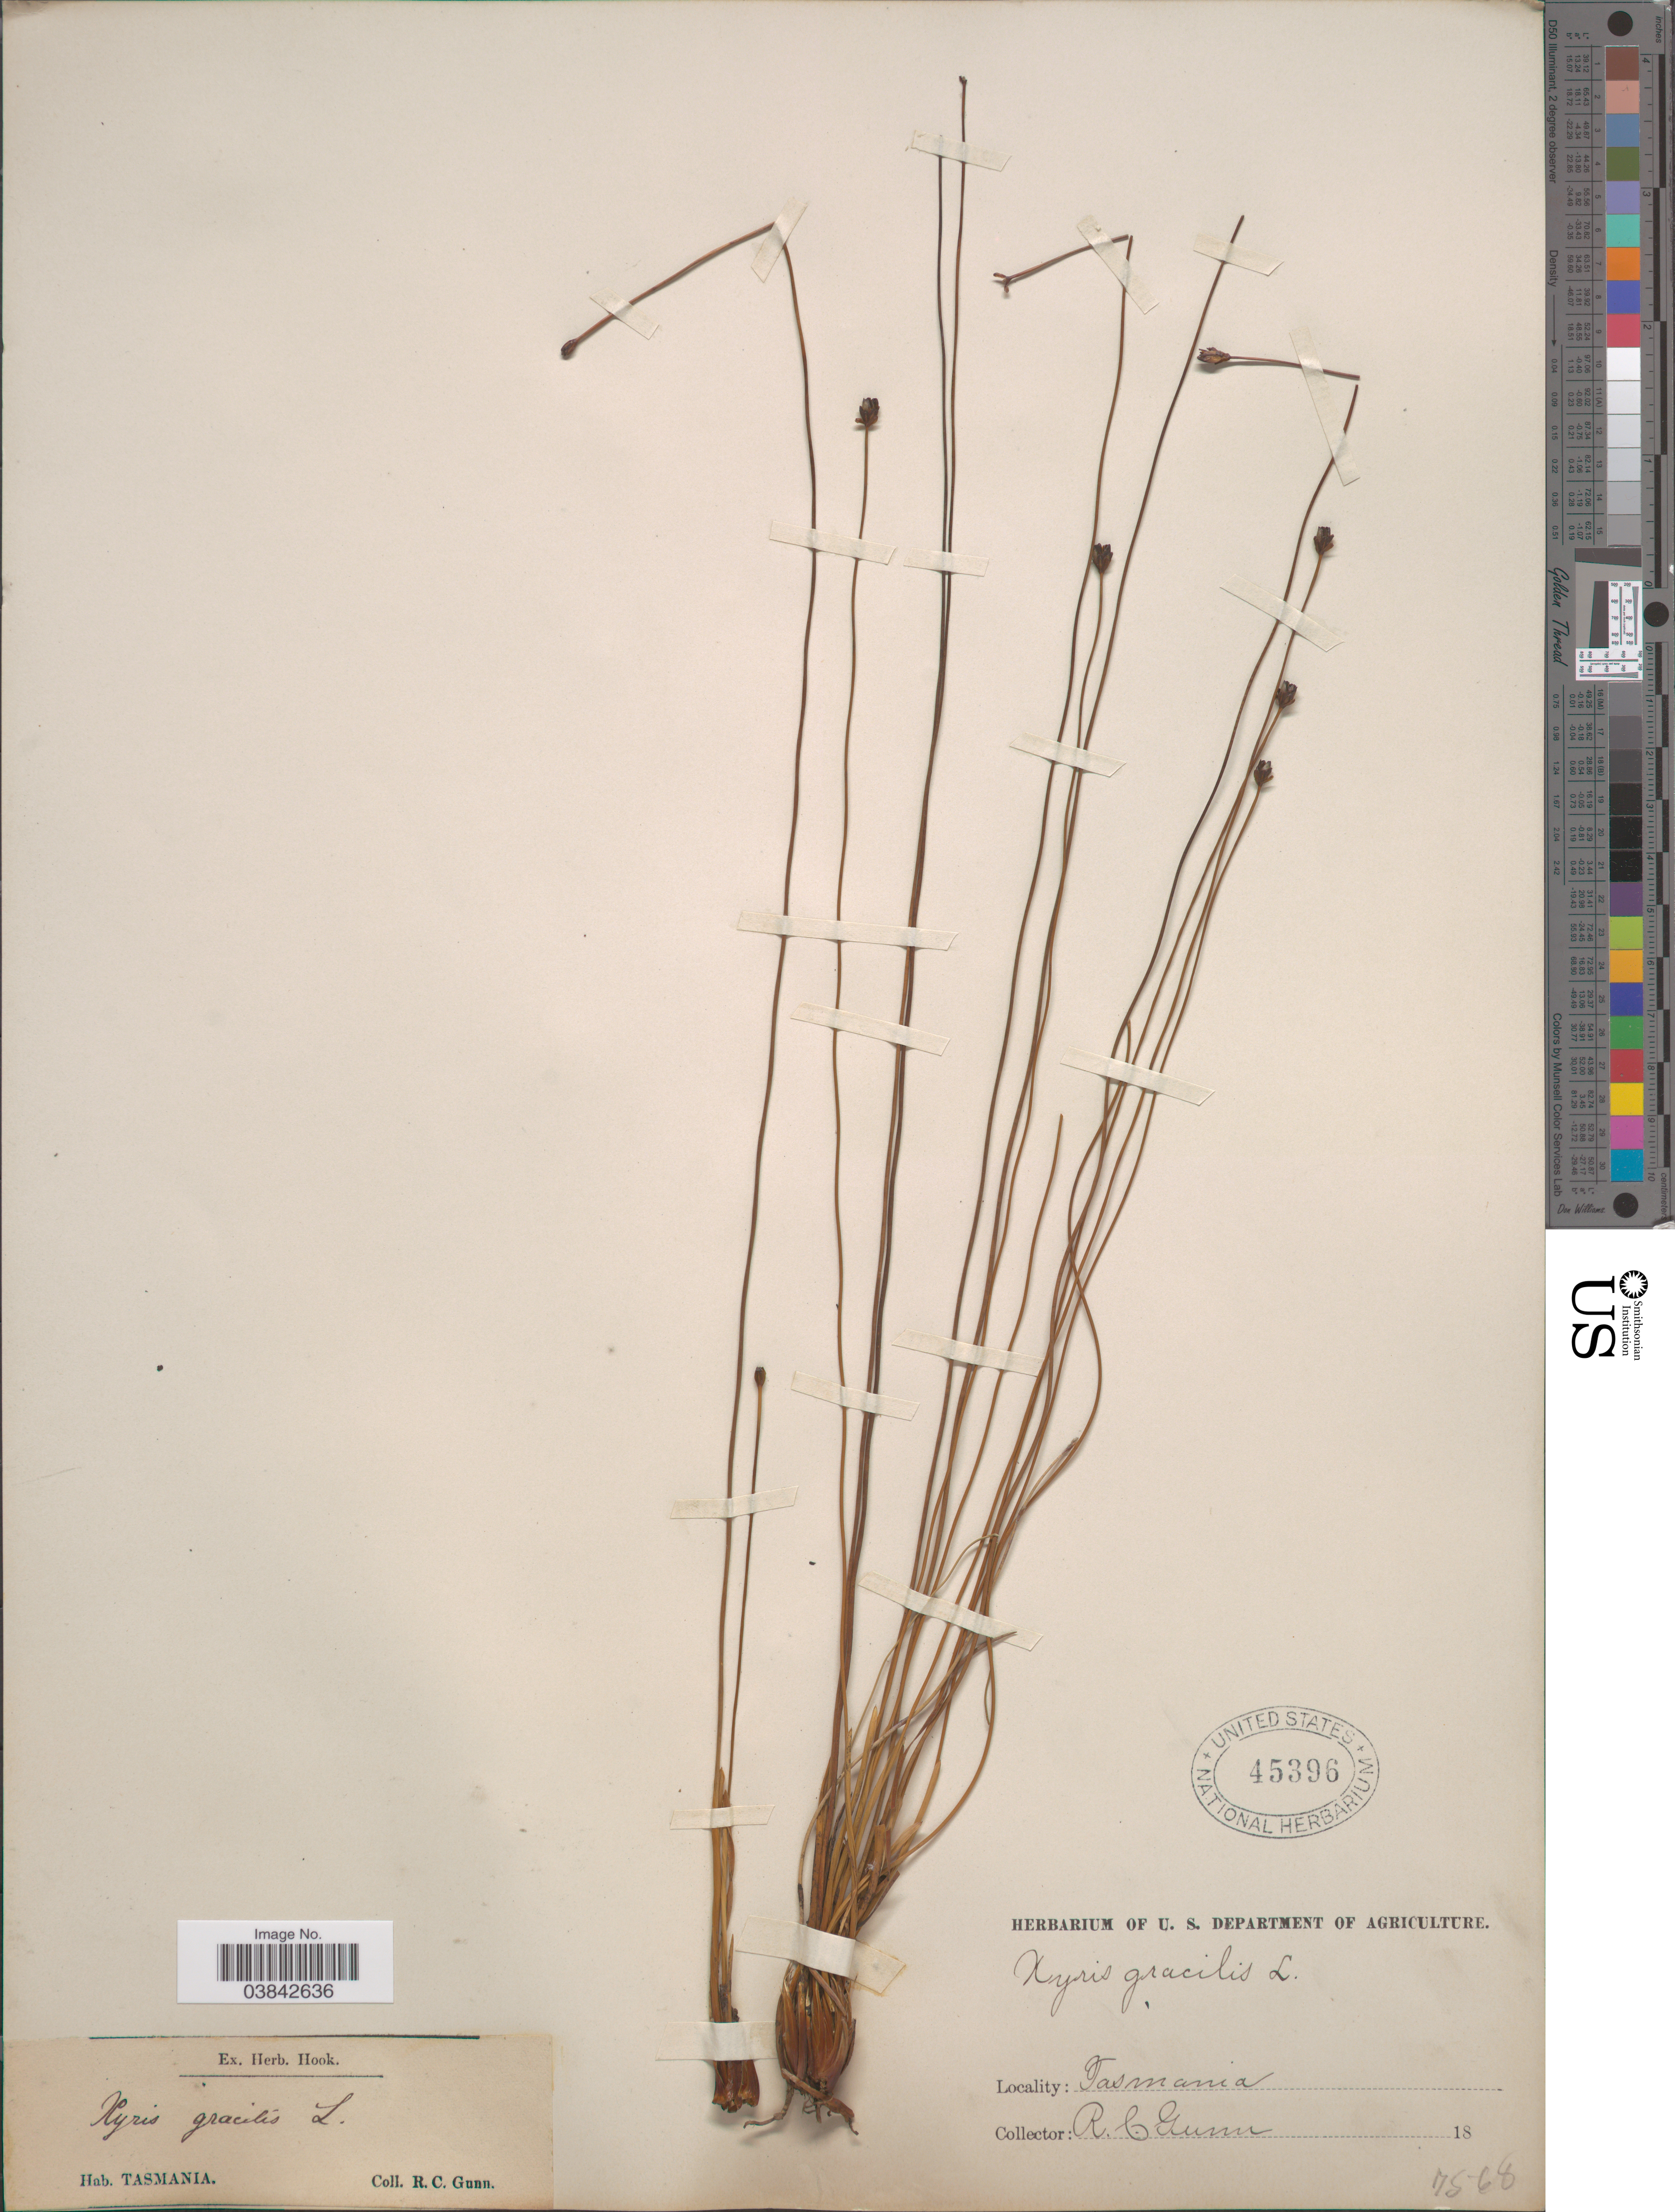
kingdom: Plantae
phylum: Tracheophyta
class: Liliopsida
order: Poales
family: Xyridaceae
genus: Xyris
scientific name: Xyris gracilis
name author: R. Br.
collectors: R. Gunn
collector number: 7568*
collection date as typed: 18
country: Australia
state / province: Tasmania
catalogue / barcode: US 45396